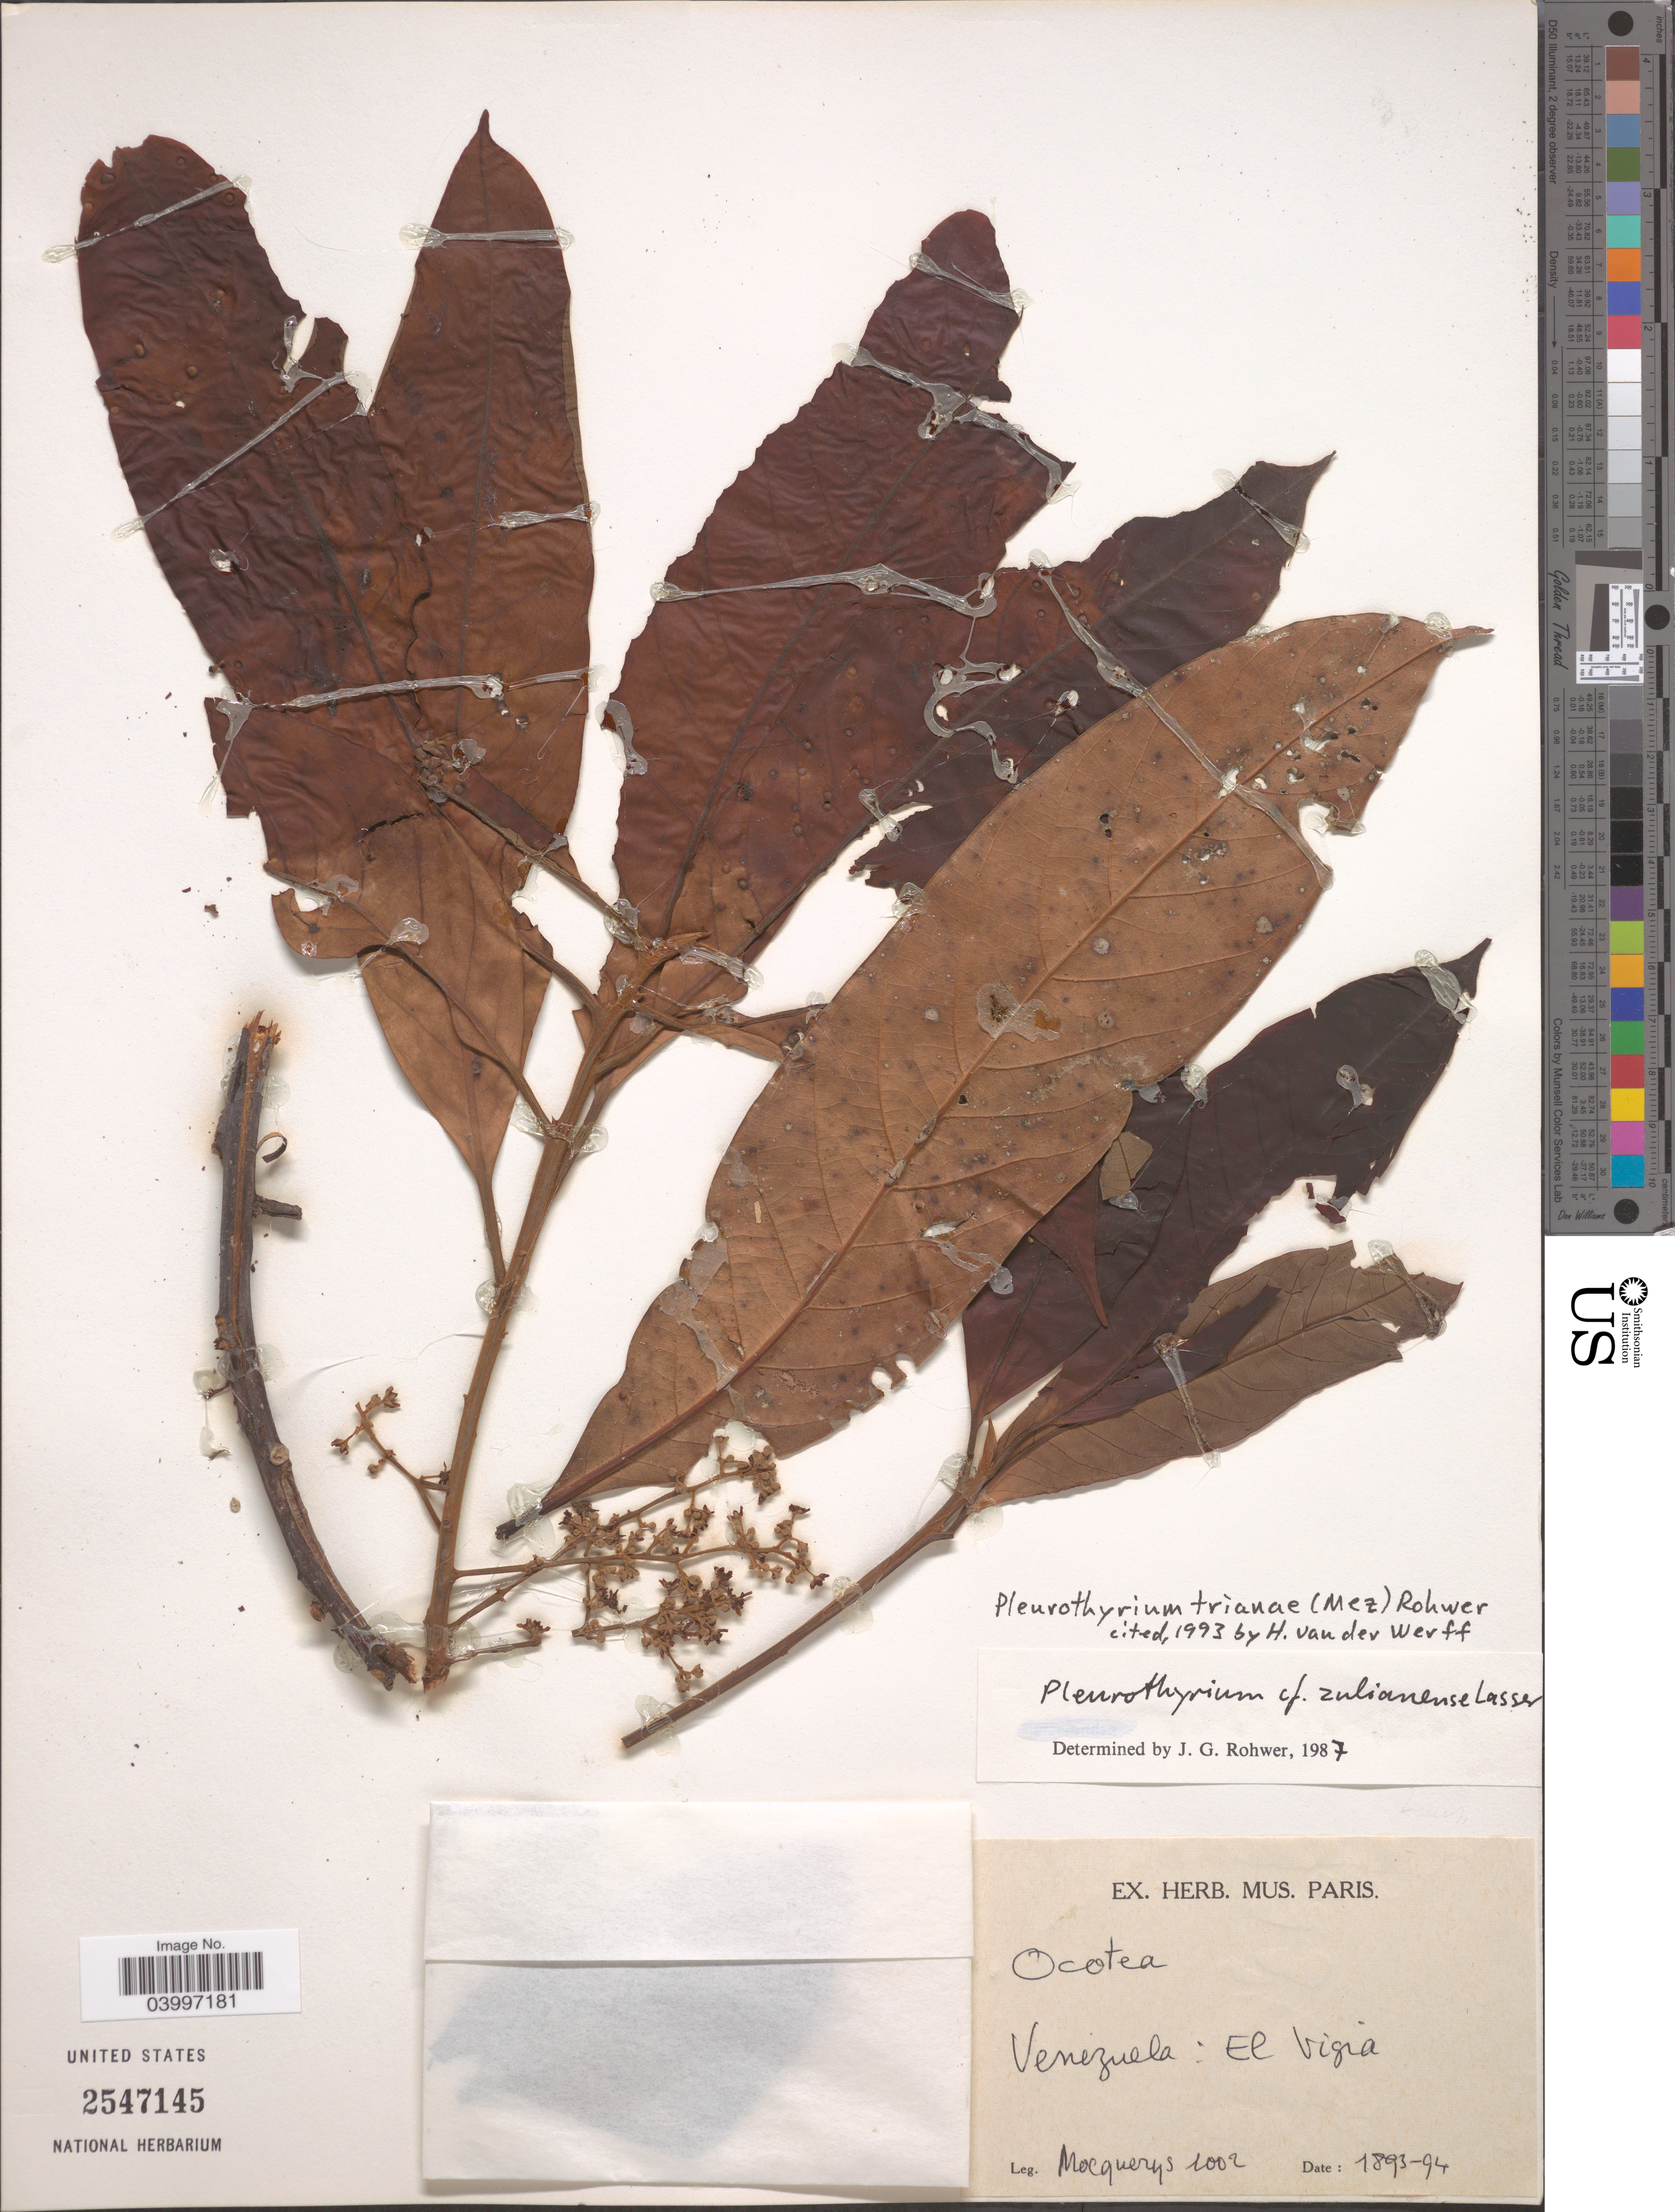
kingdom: Plantae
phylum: Tracheophyta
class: Magnoliopsida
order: Laurales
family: Lauraceae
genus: Pleurothyrium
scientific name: Pleurothyrium trianae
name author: (Mez) Rohwer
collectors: A. Mocquerys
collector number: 1002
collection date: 1893/1894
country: Venezuela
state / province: Mérida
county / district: Alberto Adriani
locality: El Vigía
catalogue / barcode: US 2547145